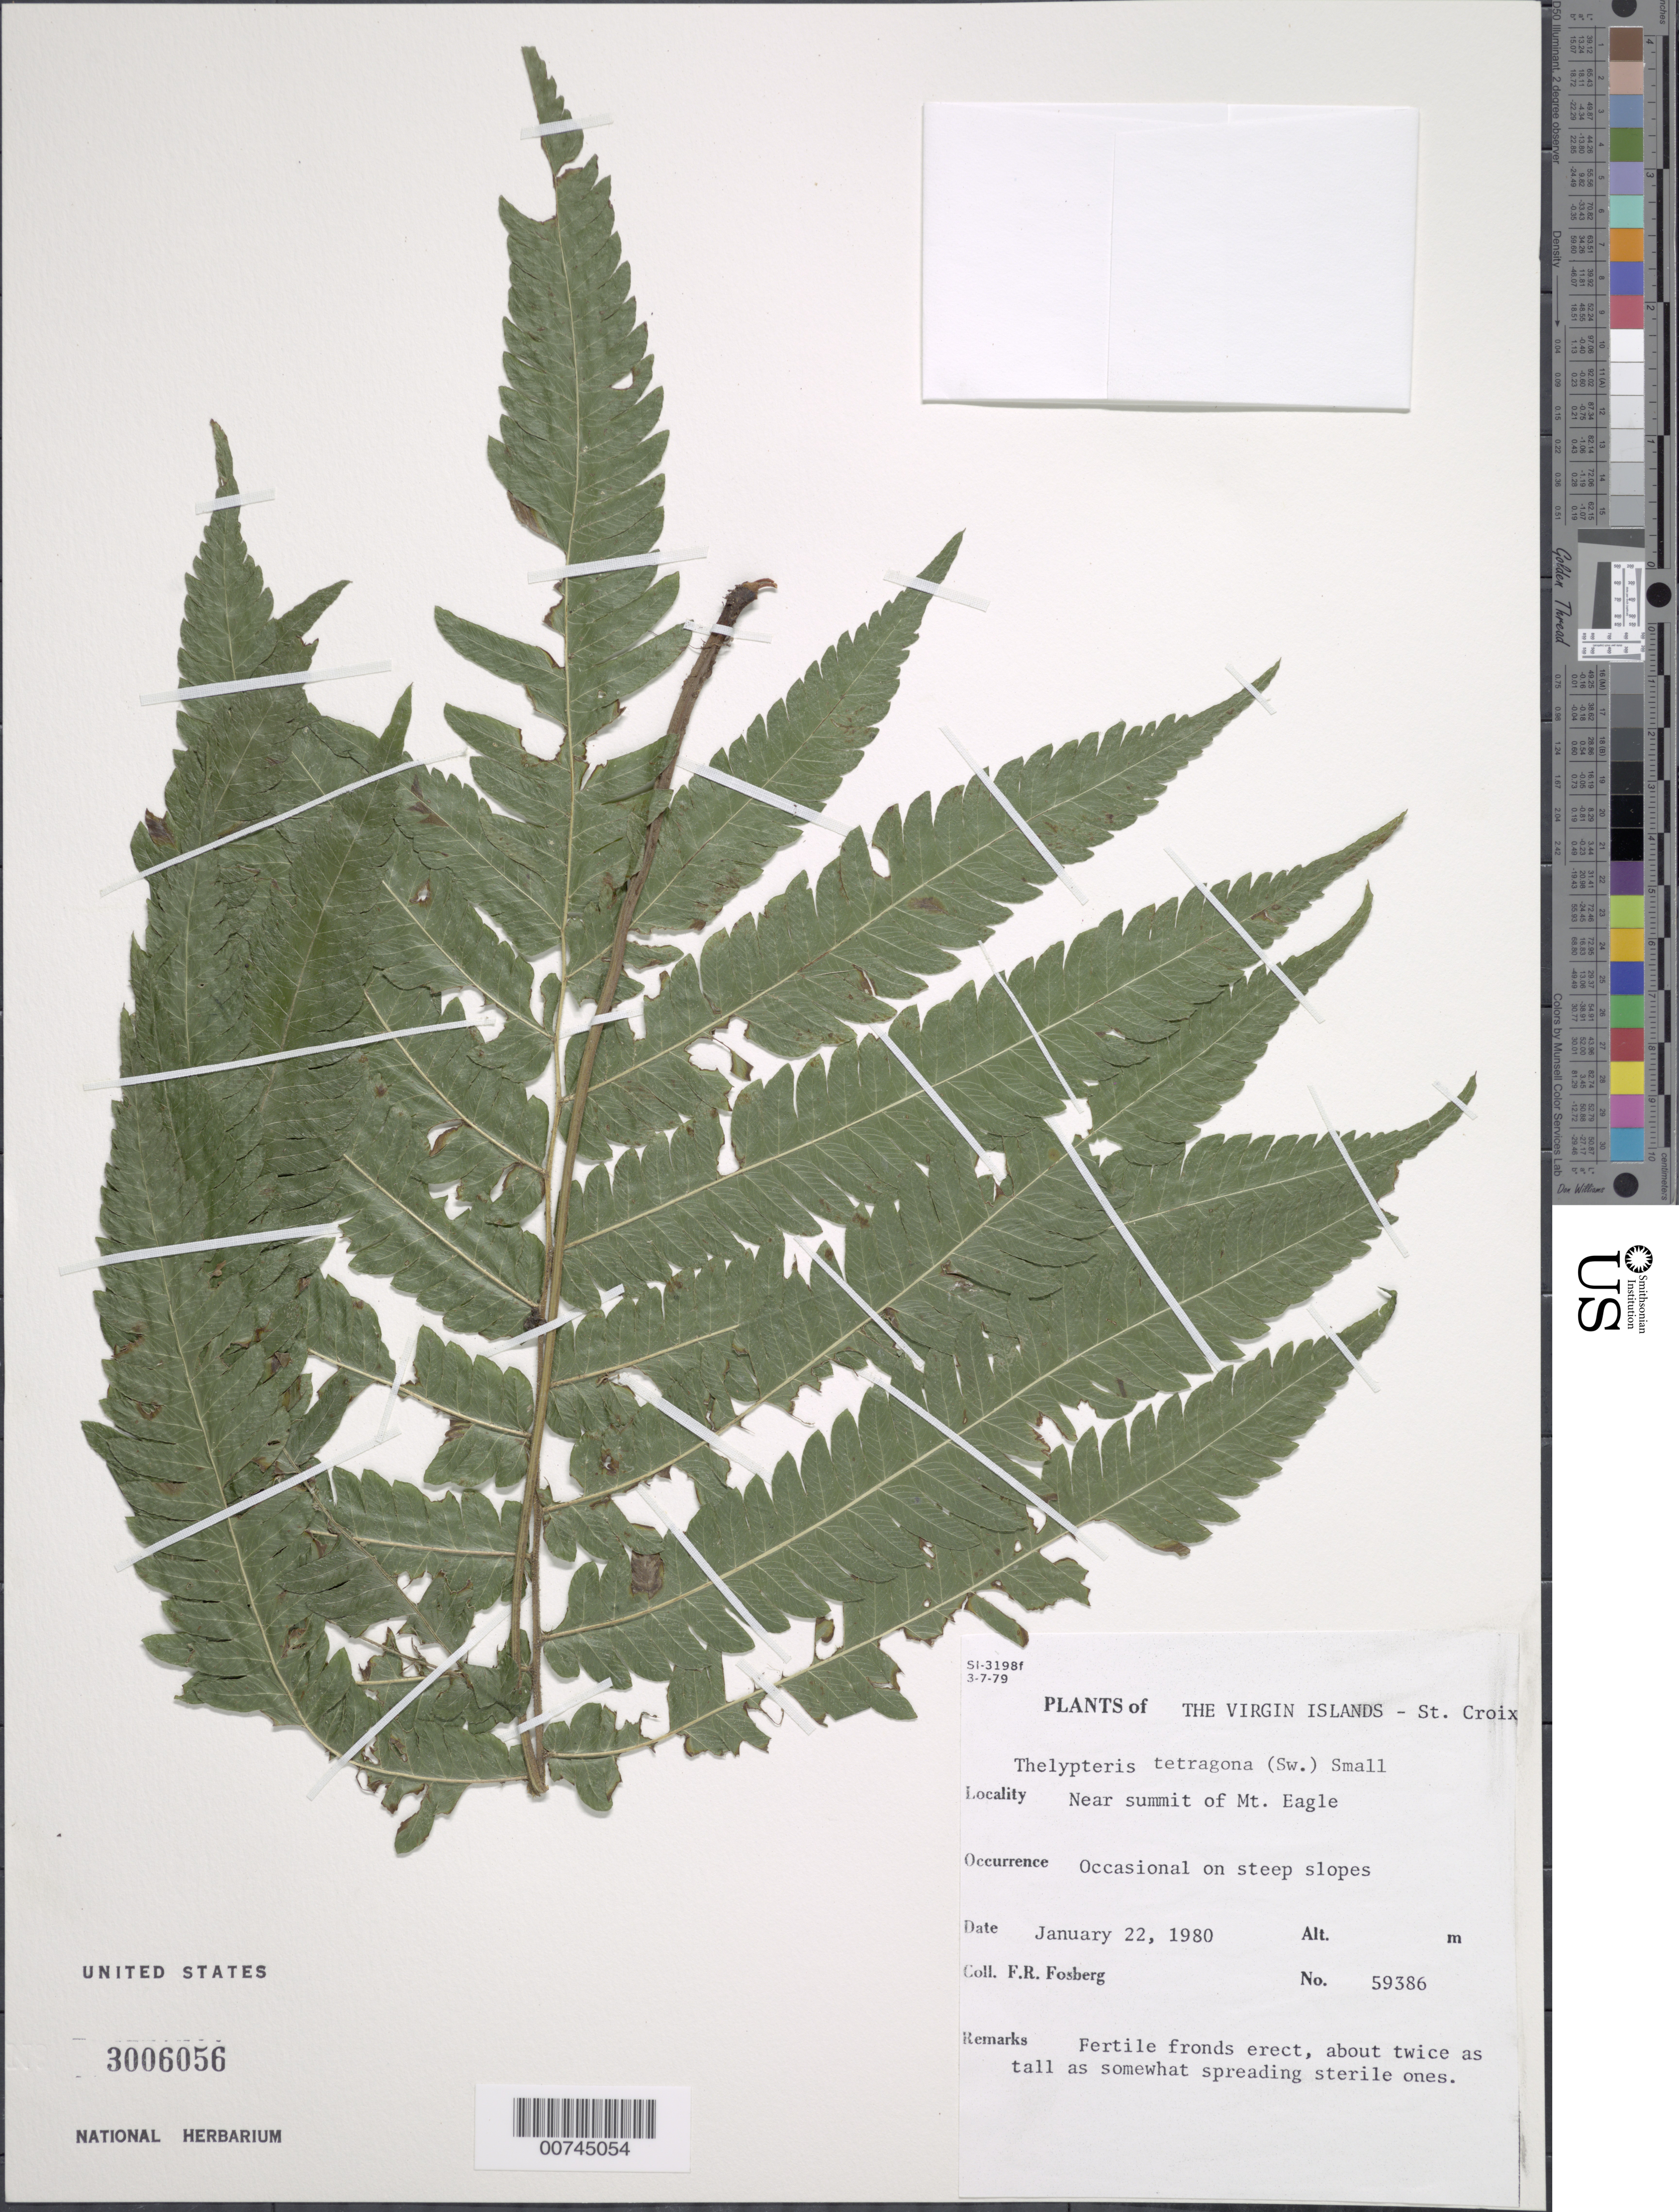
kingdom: Plantae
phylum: Tracheophyta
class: Polypodiopsida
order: Polypodiales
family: Thelypteridaceae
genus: Goniopteris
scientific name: Goniopteris tetragona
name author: (C. Presl) Sw.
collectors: F. R. Fosberg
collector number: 59386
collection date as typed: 22 Jan 1980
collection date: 1980-01-22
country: U.S. Virgin Islands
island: St. Croix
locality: Near summit of MT. Eagle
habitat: Occasional on steep slopes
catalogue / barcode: US 3006056